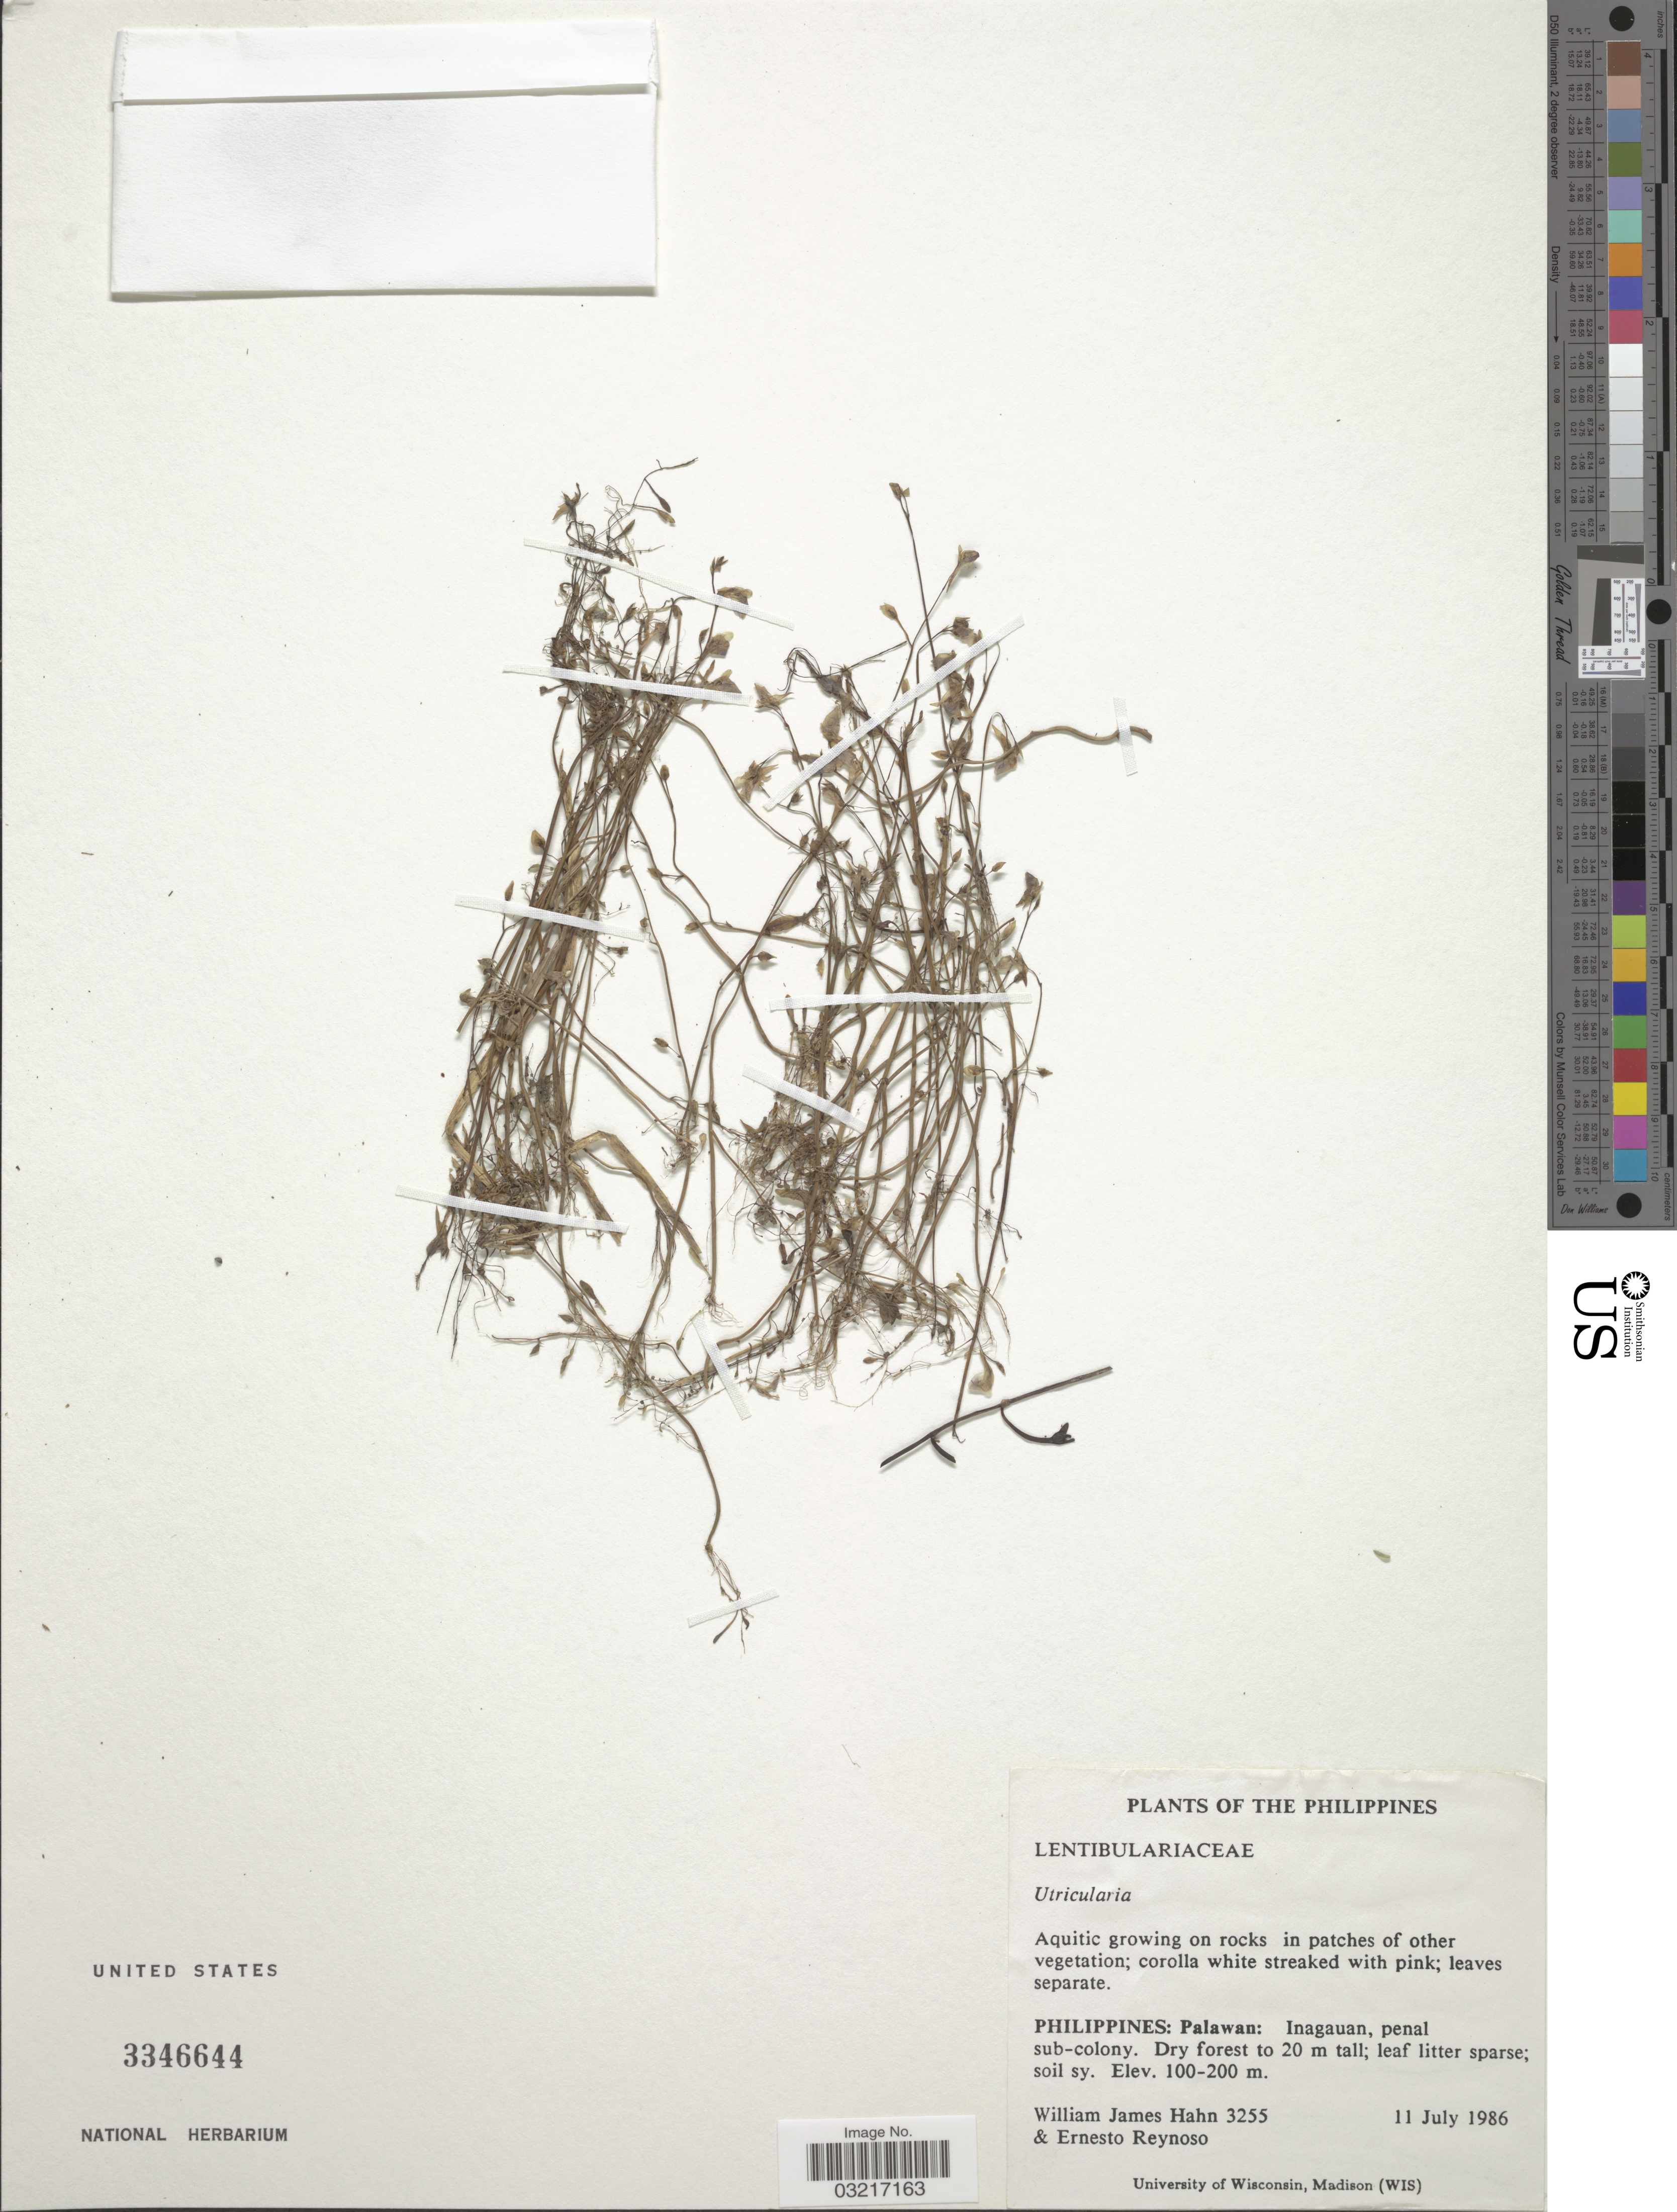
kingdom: Plantae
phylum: Tracheophyta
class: Magnoliopsida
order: Lamiales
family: Lentibulariaceae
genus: Utricularia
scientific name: Utricularia sp.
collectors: W. J. Hahn & E. Reynoso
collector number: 3255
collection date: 1986-07-11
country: Philippines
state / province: Mimaropa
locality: Inagauan, peanl sub-colony.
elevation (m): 100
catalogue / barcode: US 3346644